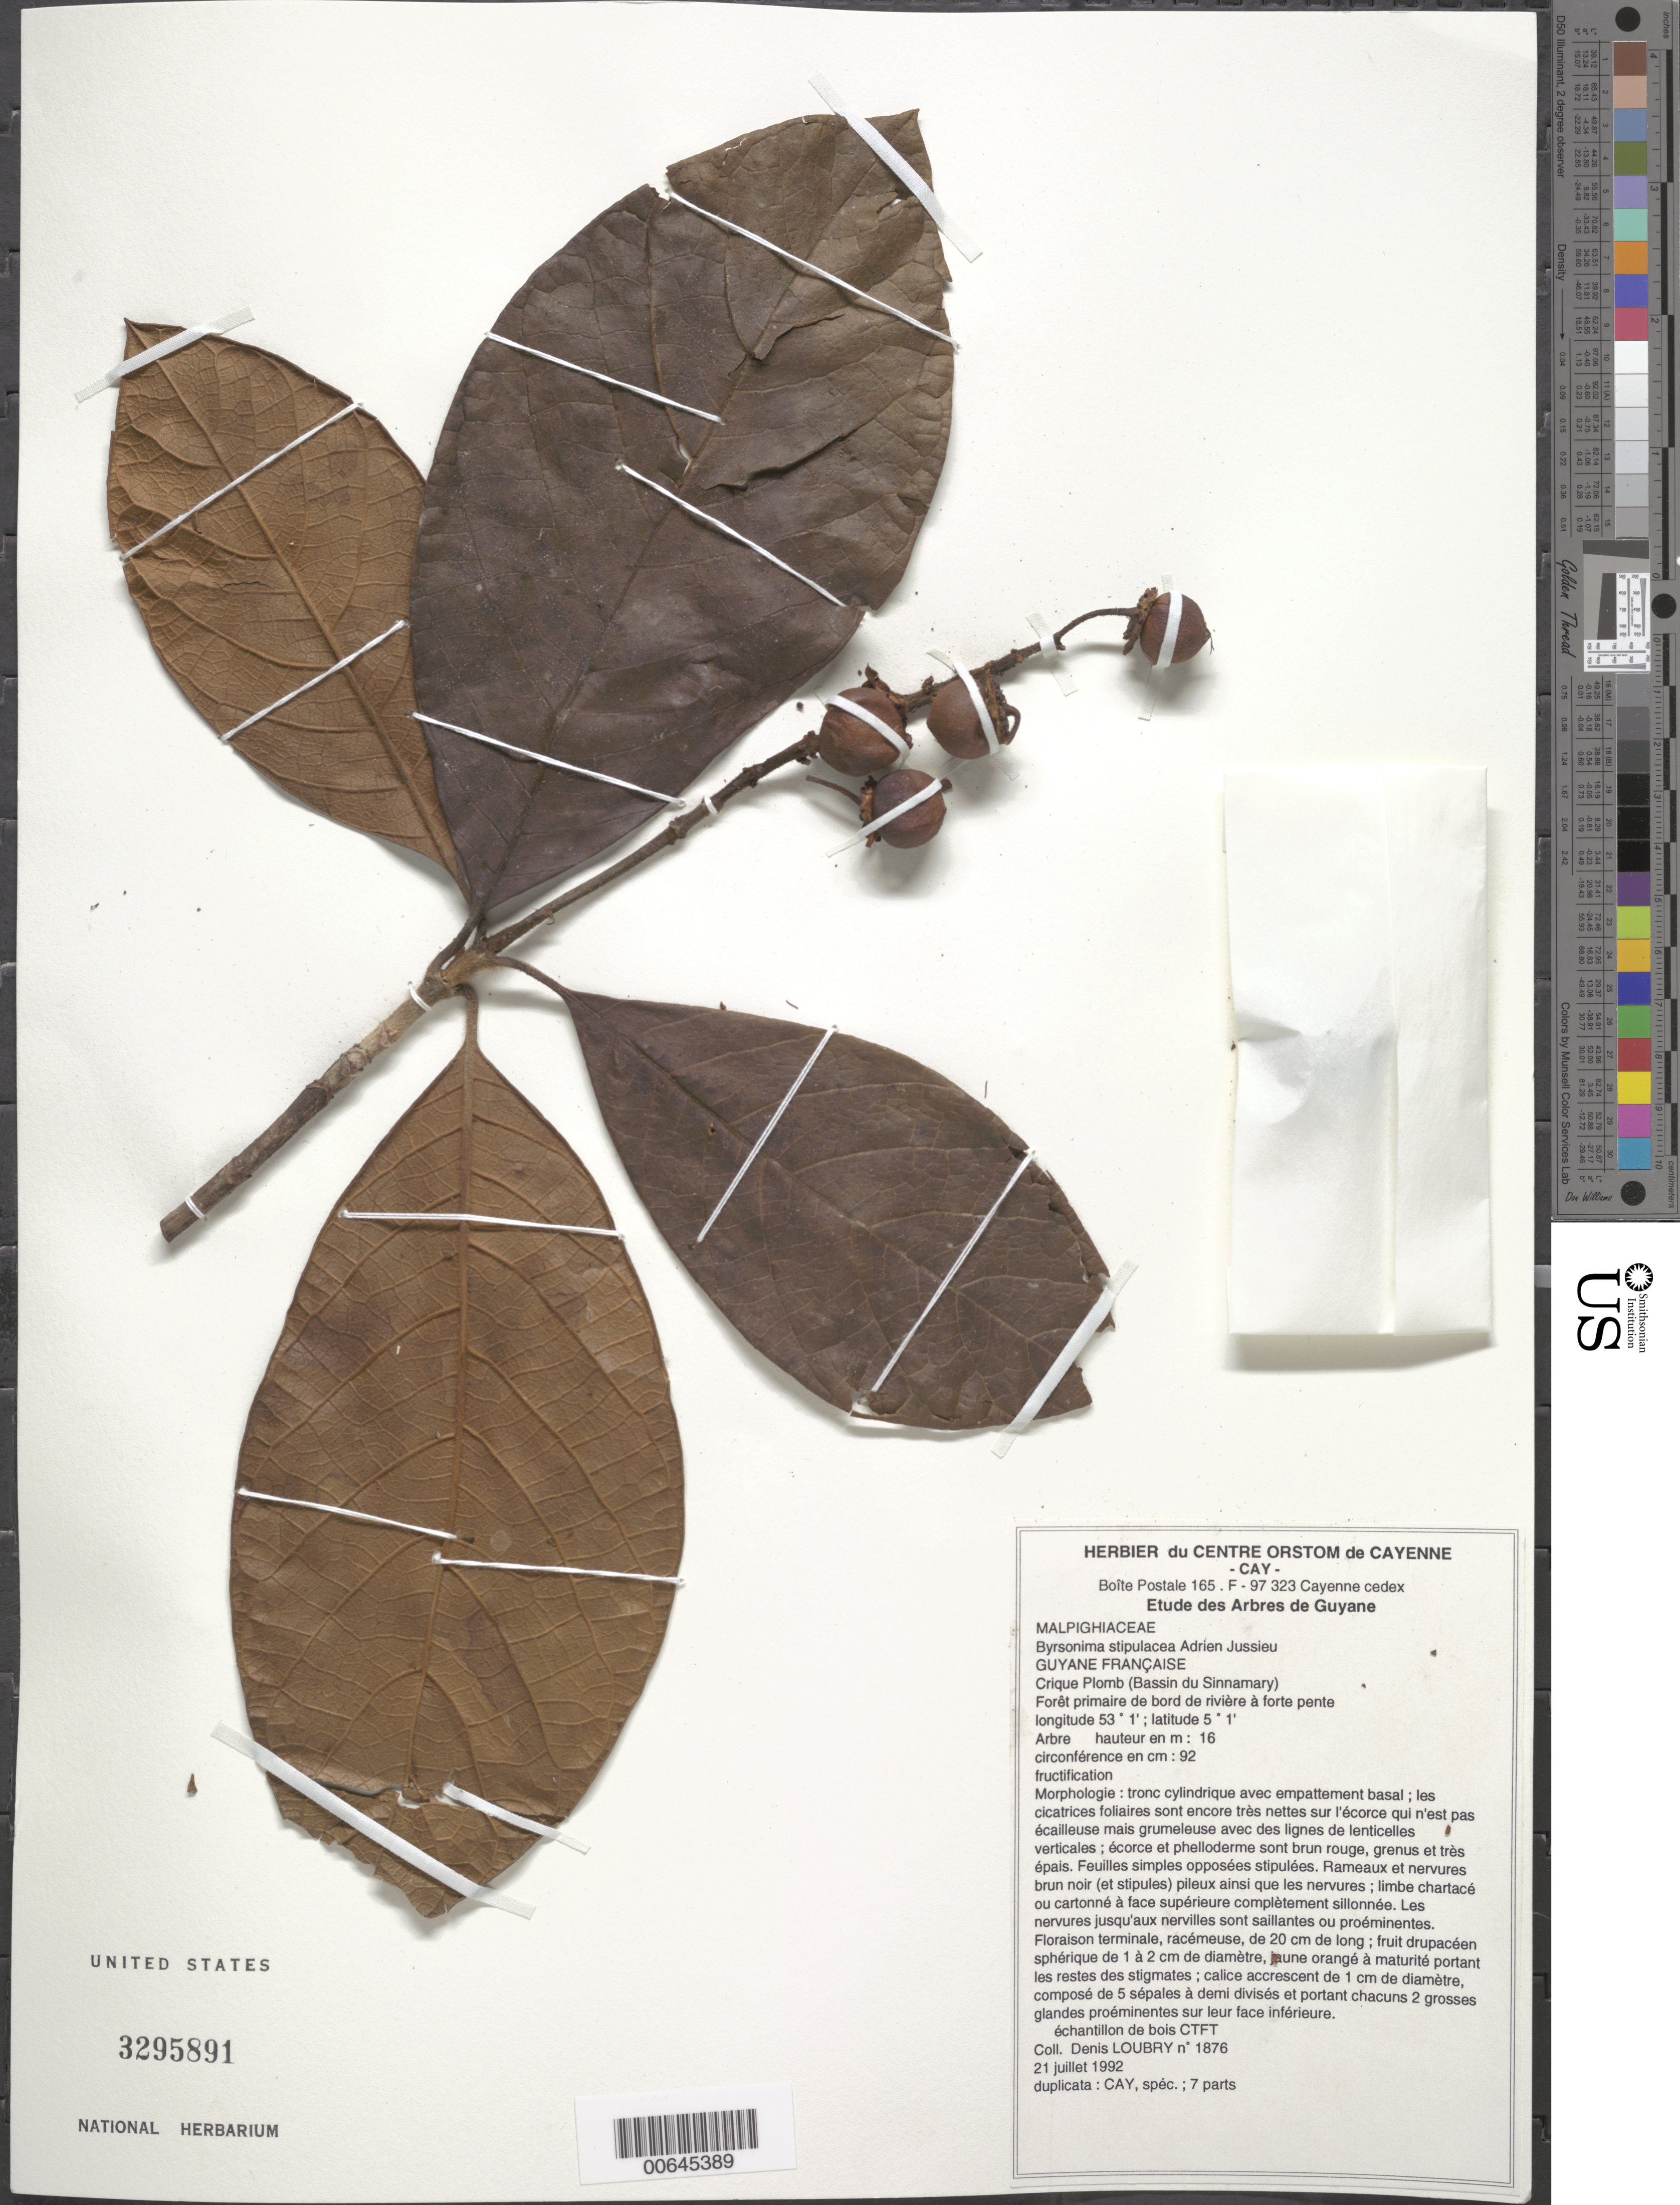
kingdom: Plantae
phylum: Tracheophyta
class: Magnoliopsida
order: Malpighiales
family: Malpighiaceae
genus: Byrsonima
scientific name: Byrsonima stipulacea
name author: A. Juss.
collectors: D. Loubry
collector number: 1876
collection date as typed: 21-Jul-92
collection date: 1992-07-21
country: French Guiana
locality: Crique Plomb, Bassin du Sinnamary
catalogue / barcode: US 3295891